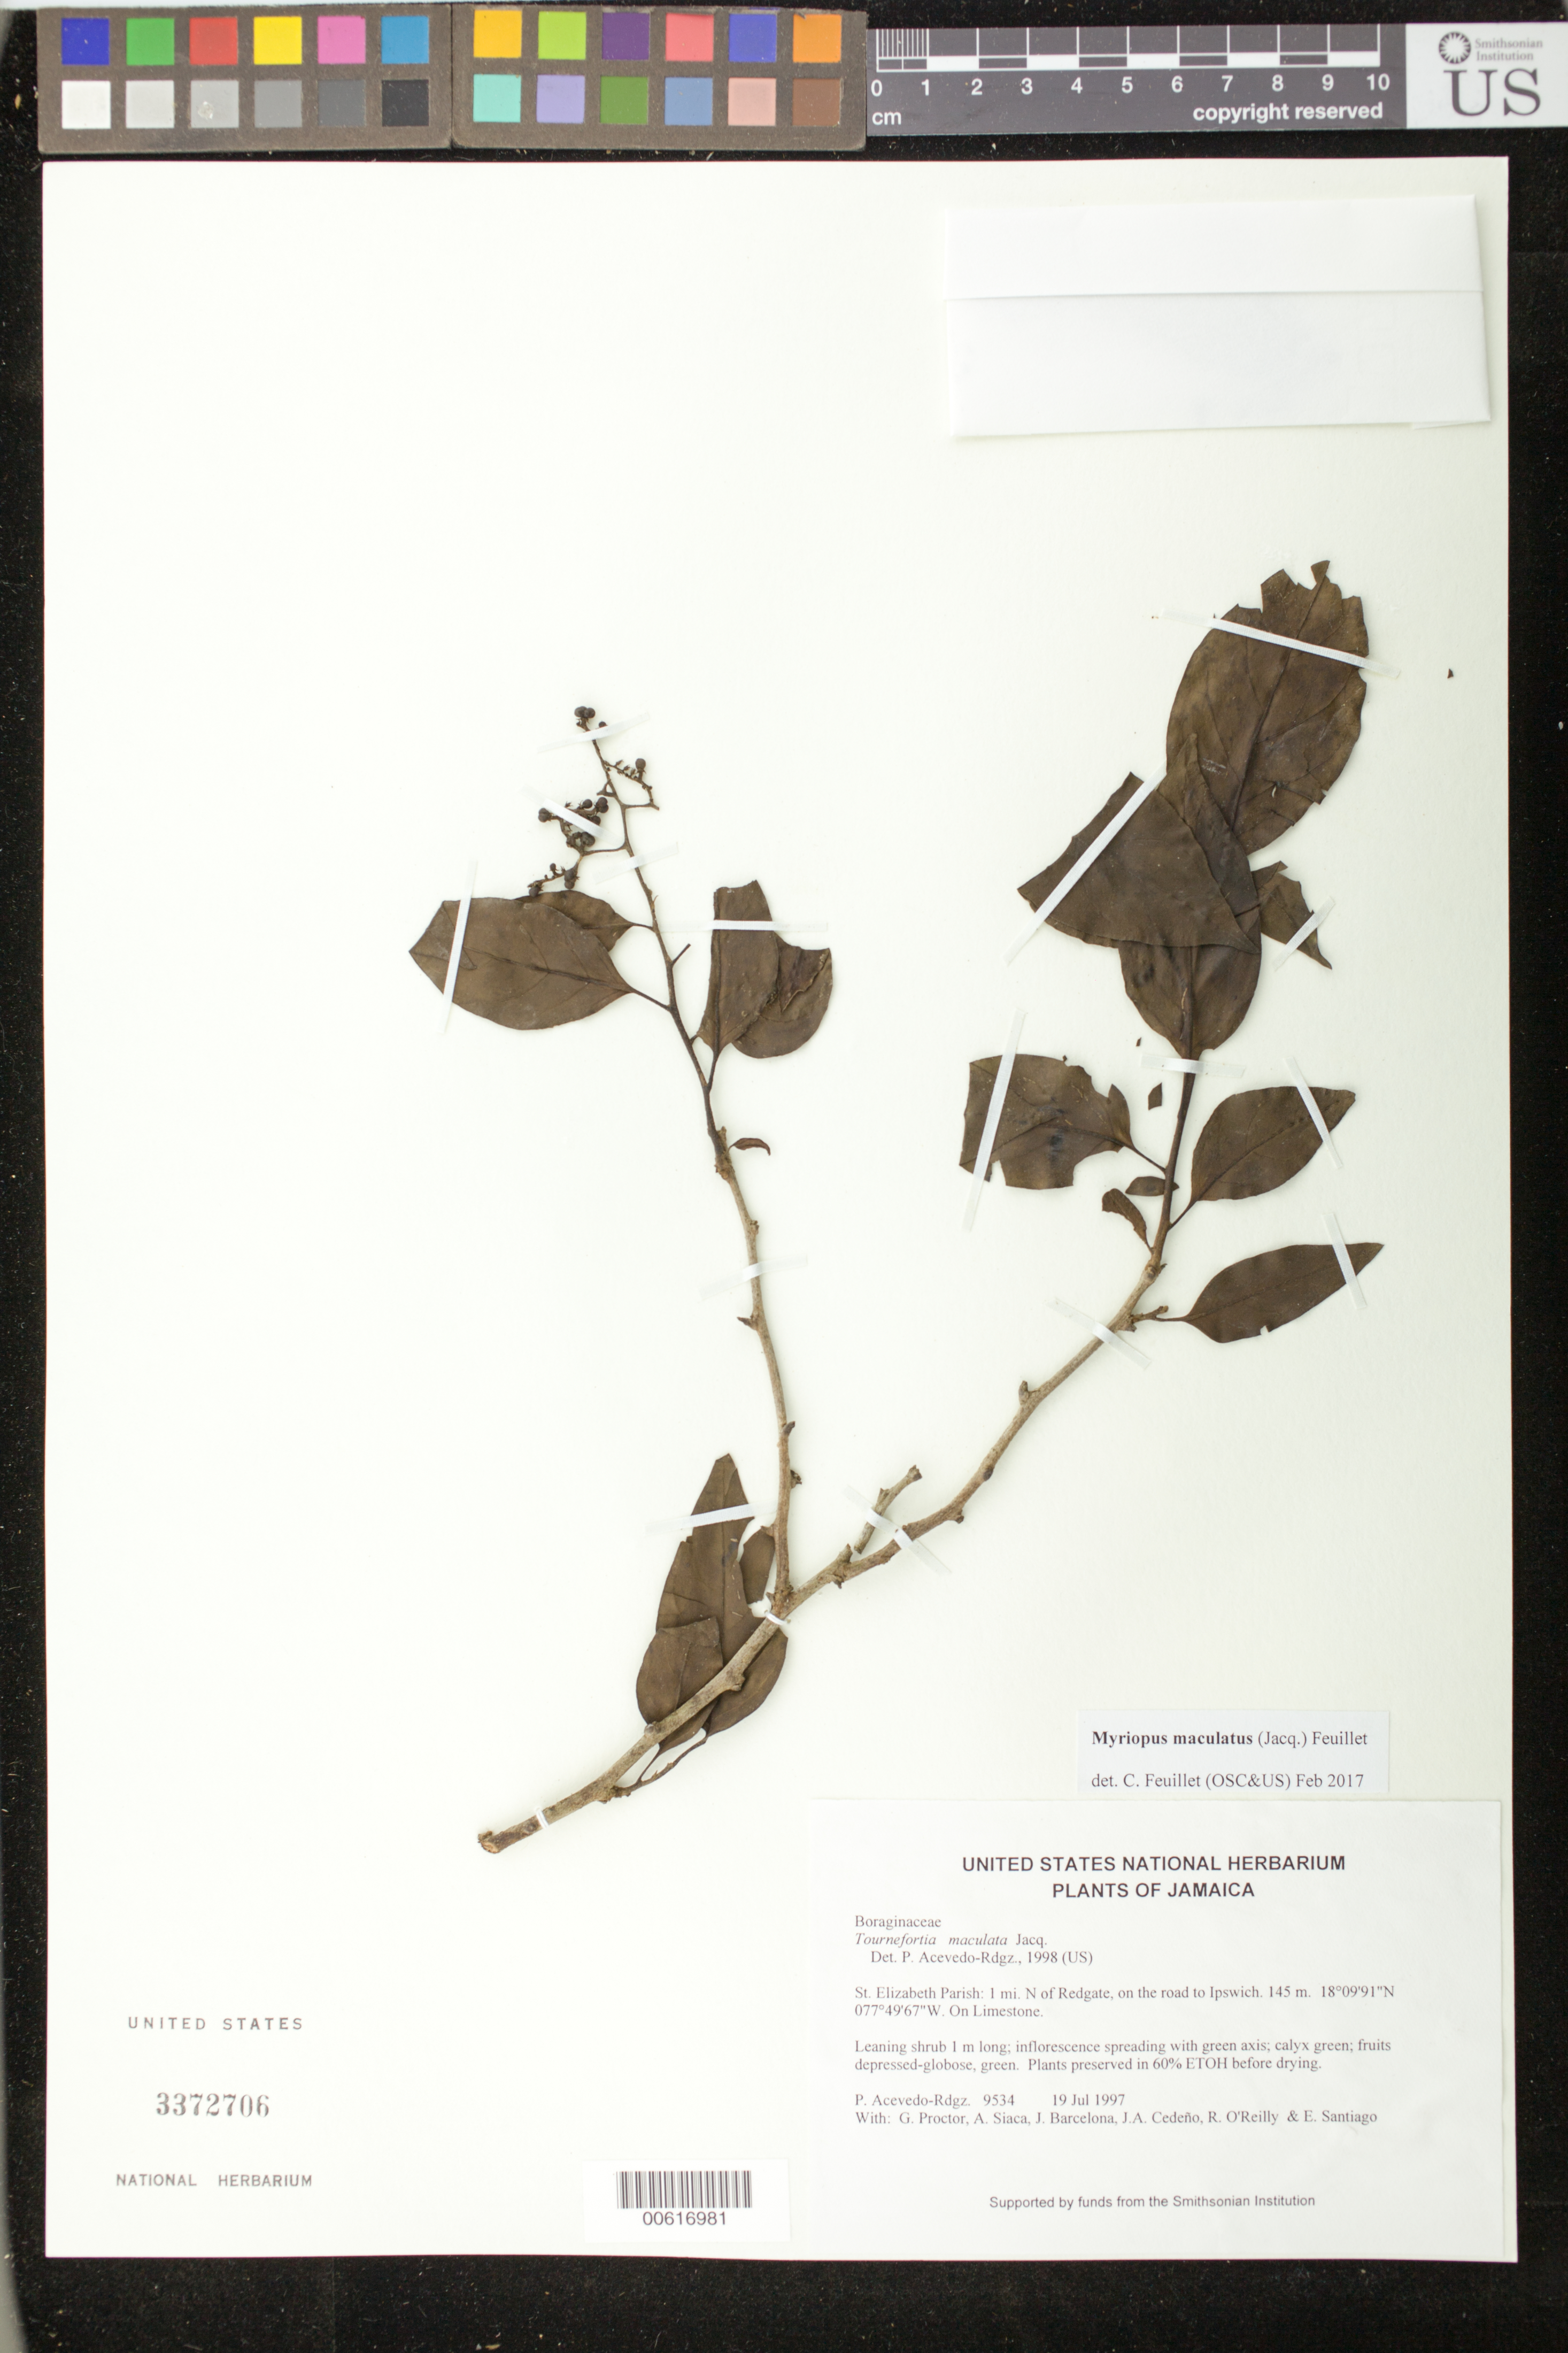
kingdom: Plantae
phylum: Tracheophyta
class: Magnoliopsida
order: Boraginales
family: Heliotropiaceae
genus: Myriopus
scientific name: Myriopus maculatus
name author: (Jacq.) Feuillet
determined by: Feuillet, C.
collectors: P. Acevedo-Rodr., G. R. Proctor, A. Siaca, J. Barcelona, J. A. Cedeño M. & R. O'Reilly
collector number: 9534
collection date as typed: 19 Jul 1997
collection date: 1997-07-19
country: Jamaica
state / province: Saint Elizabeth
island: Jamaica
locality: St. Elizabeth Parish: 1 mi. N of Redgate, on the road to Ipswich.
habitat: On Limestone.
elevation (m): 145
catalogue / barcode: US 3372706